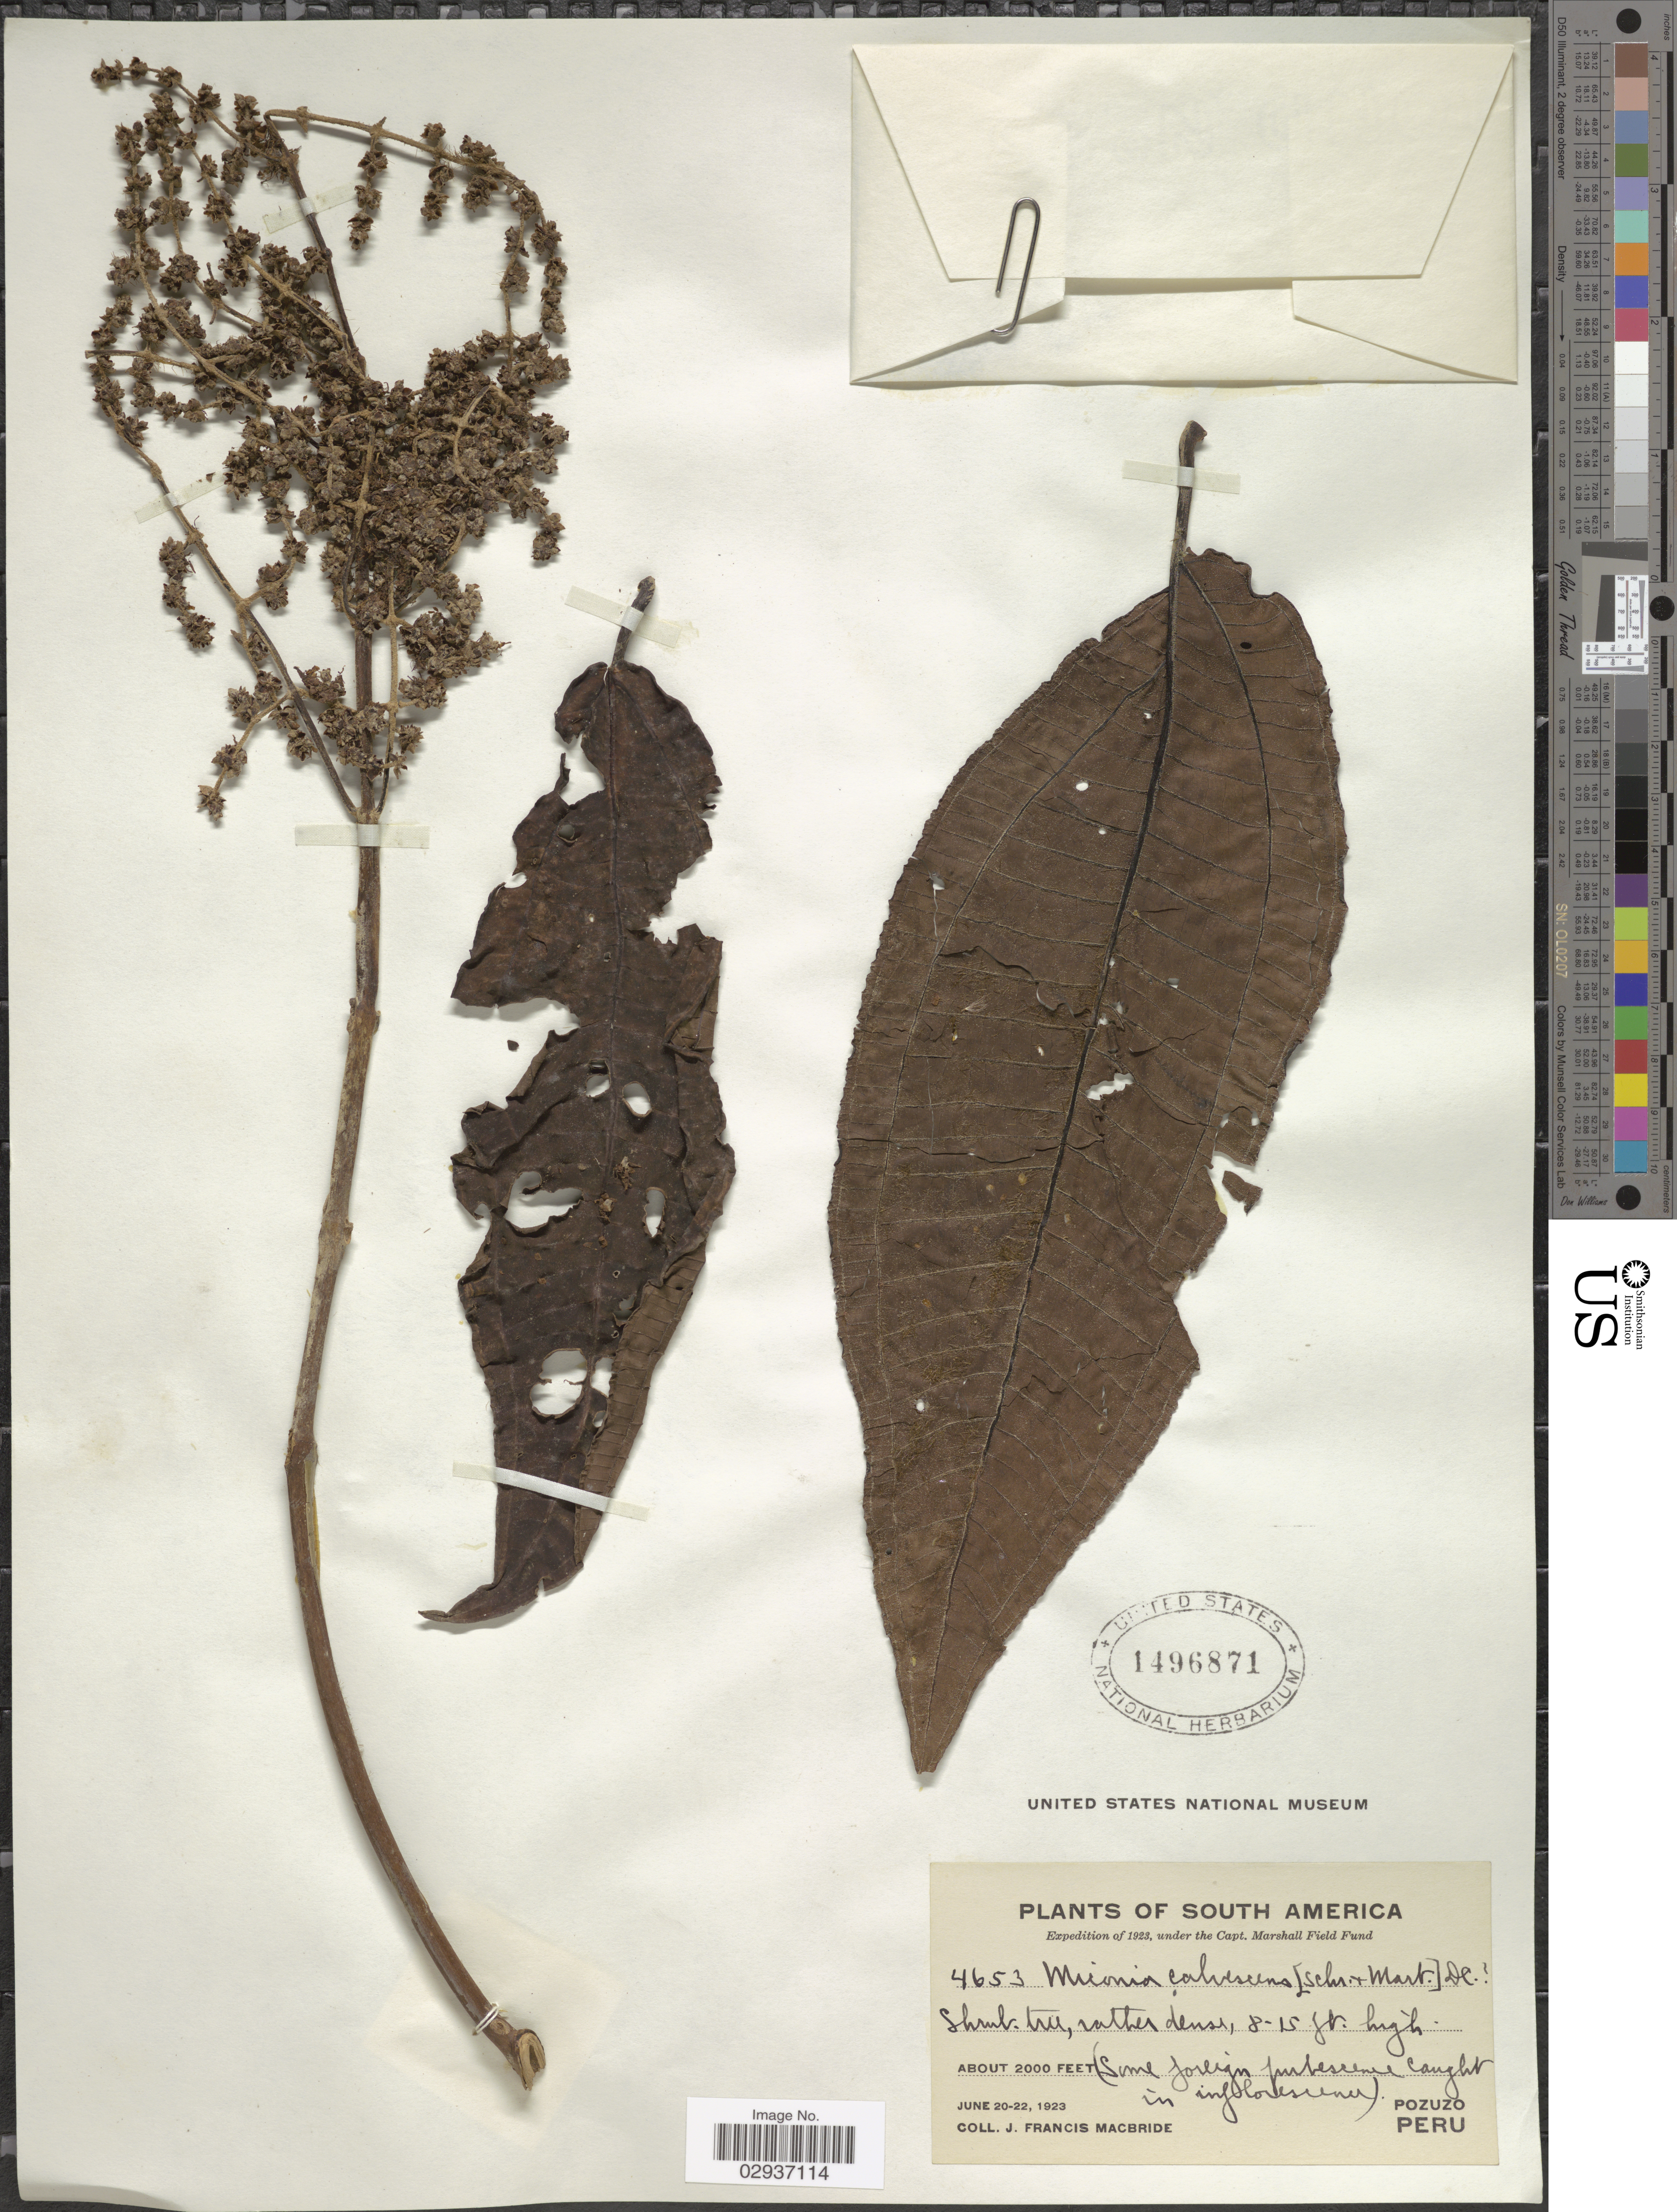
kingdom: Plantae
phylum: Tracheophyta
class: Magnoliopsida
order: Myrtales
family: Melastomataceae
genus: Miconia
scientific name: Miconia calvescens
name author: DC.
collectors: J. F. Macbride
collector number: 4653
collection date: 1923-06-20/1923-06-22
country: Peru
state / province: Pasco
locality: Pozuzo.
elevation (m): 610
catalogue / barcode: US 1496871